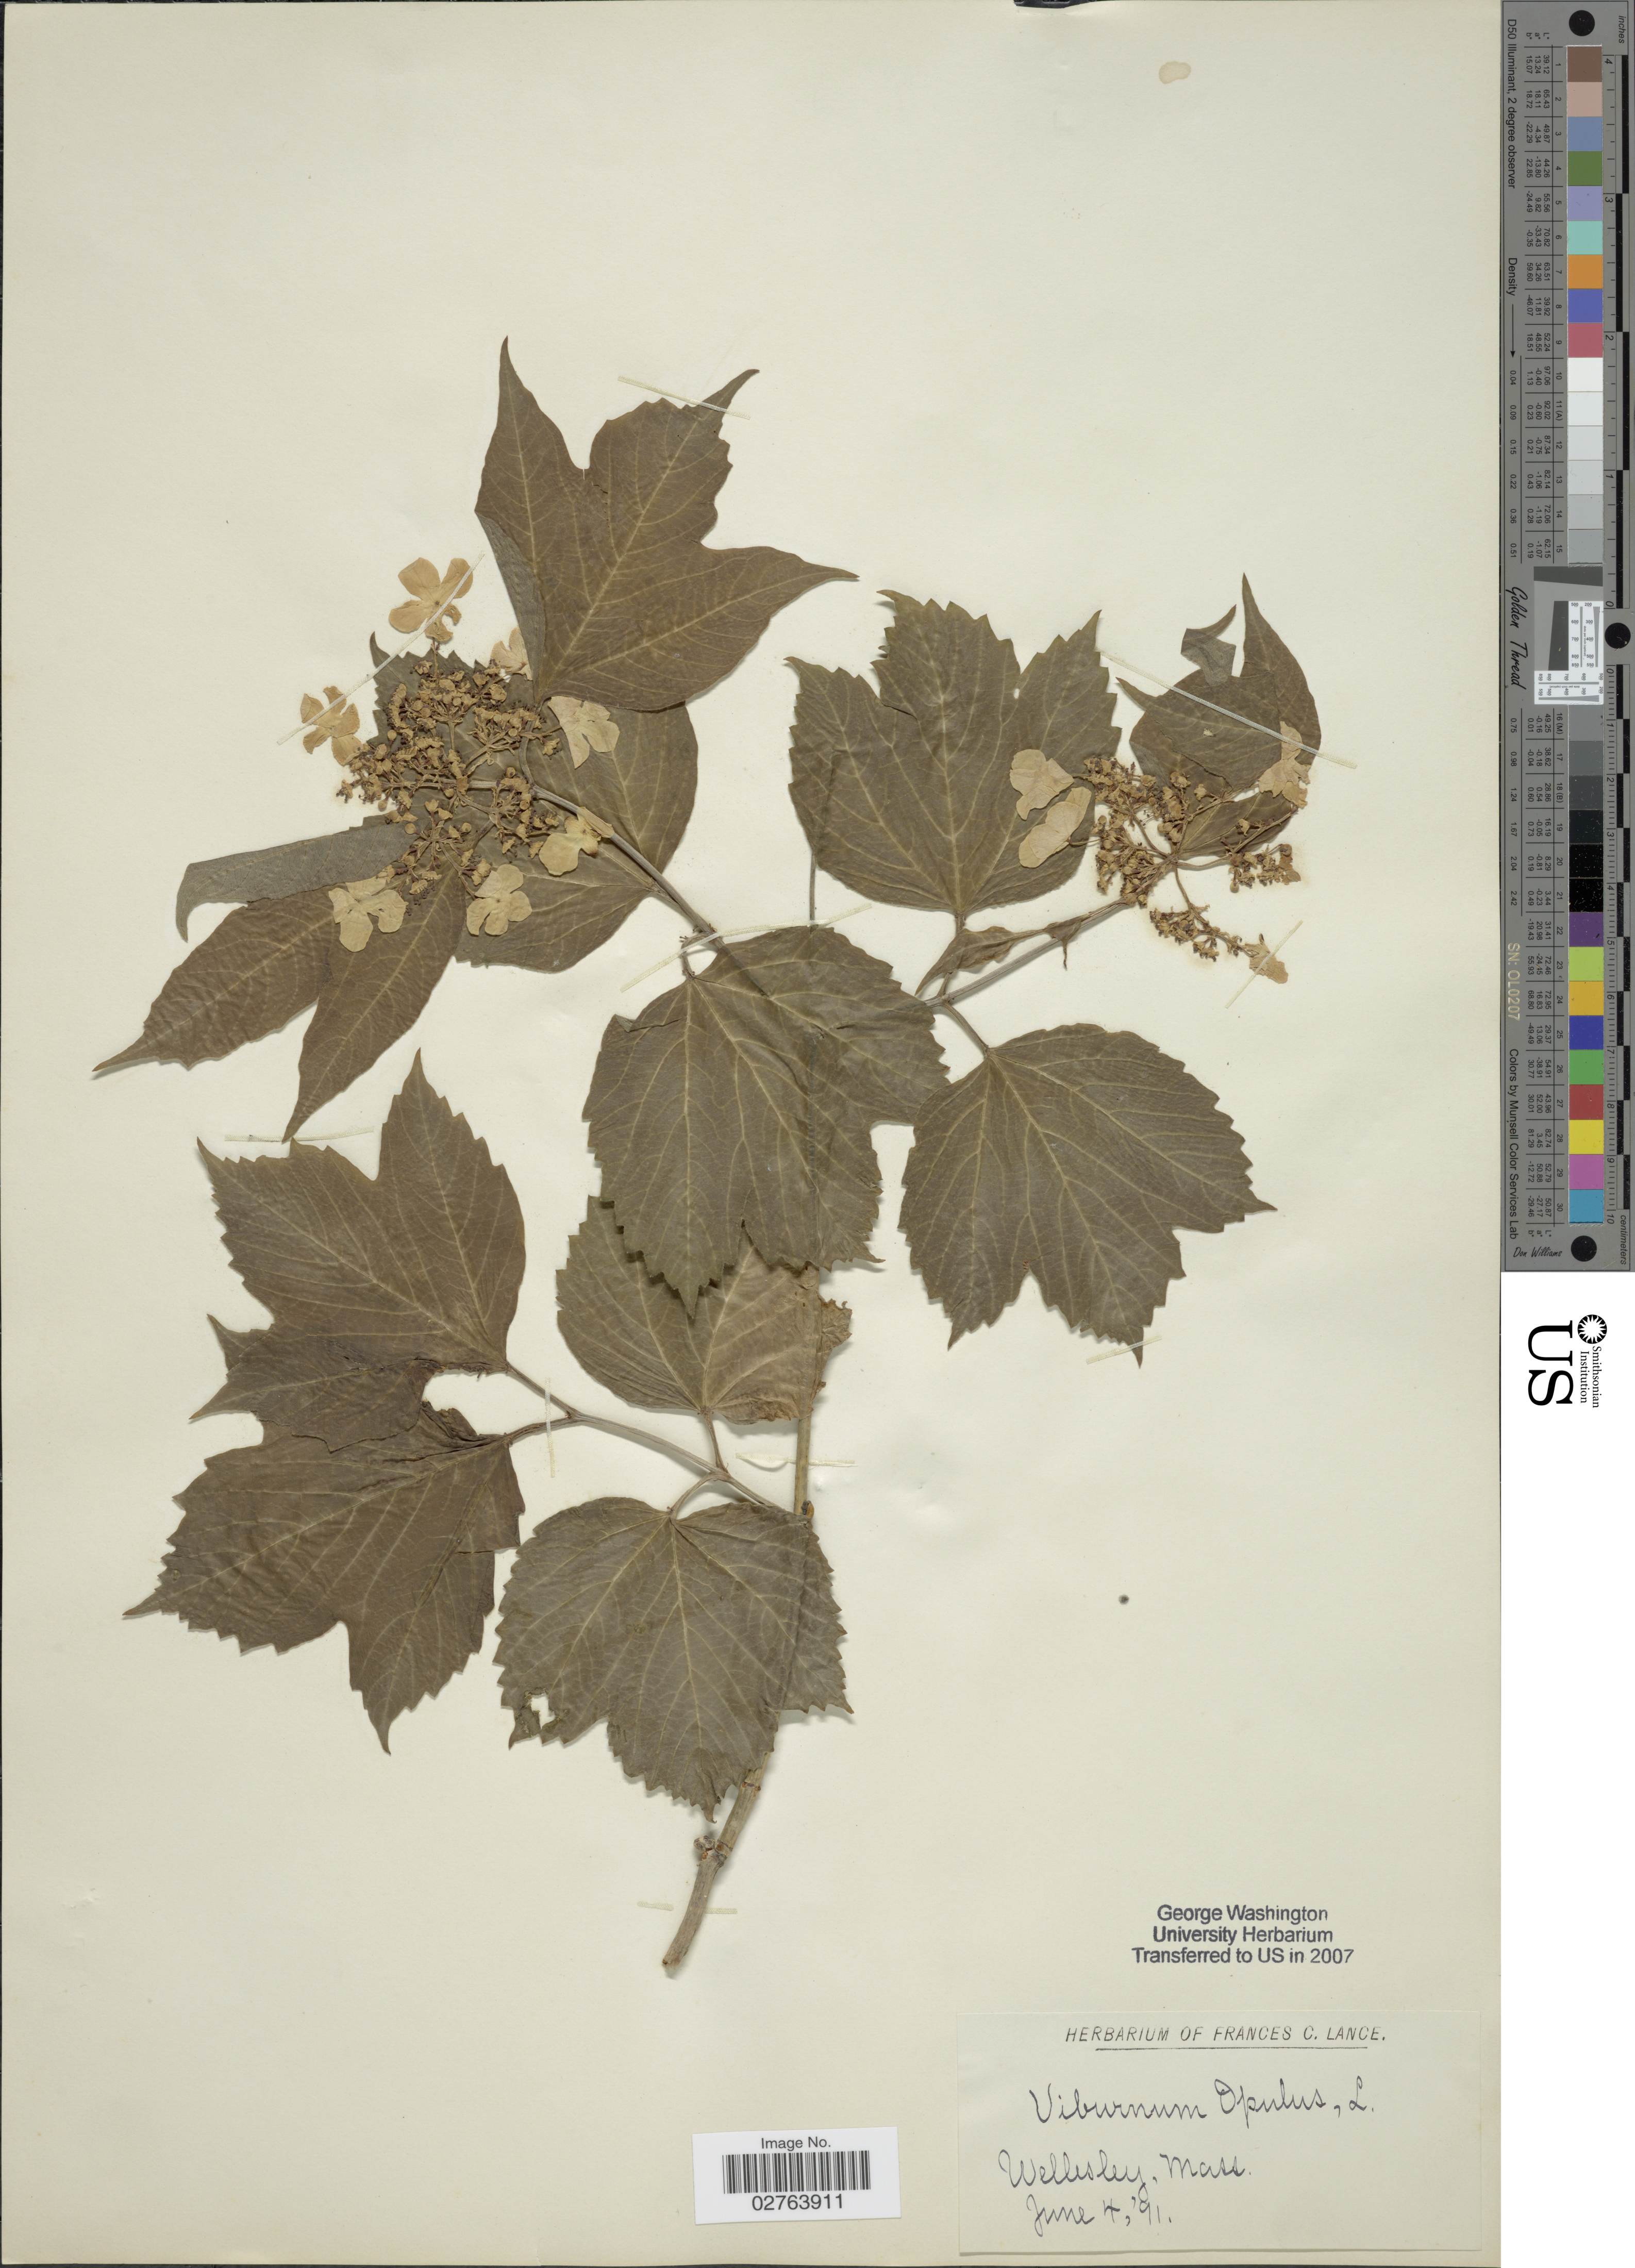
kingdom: Plantae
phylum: Tracheophyta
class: Magnoliopsida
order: Dipsacales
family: Viburnaceae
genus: Viburnum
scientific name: Viburnum opulus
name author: L.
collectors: ex herb. Frances C. Lance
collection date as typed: Transcribed d/m/y: 4/6/91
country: United States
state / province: Massachusetts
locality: Wellesley